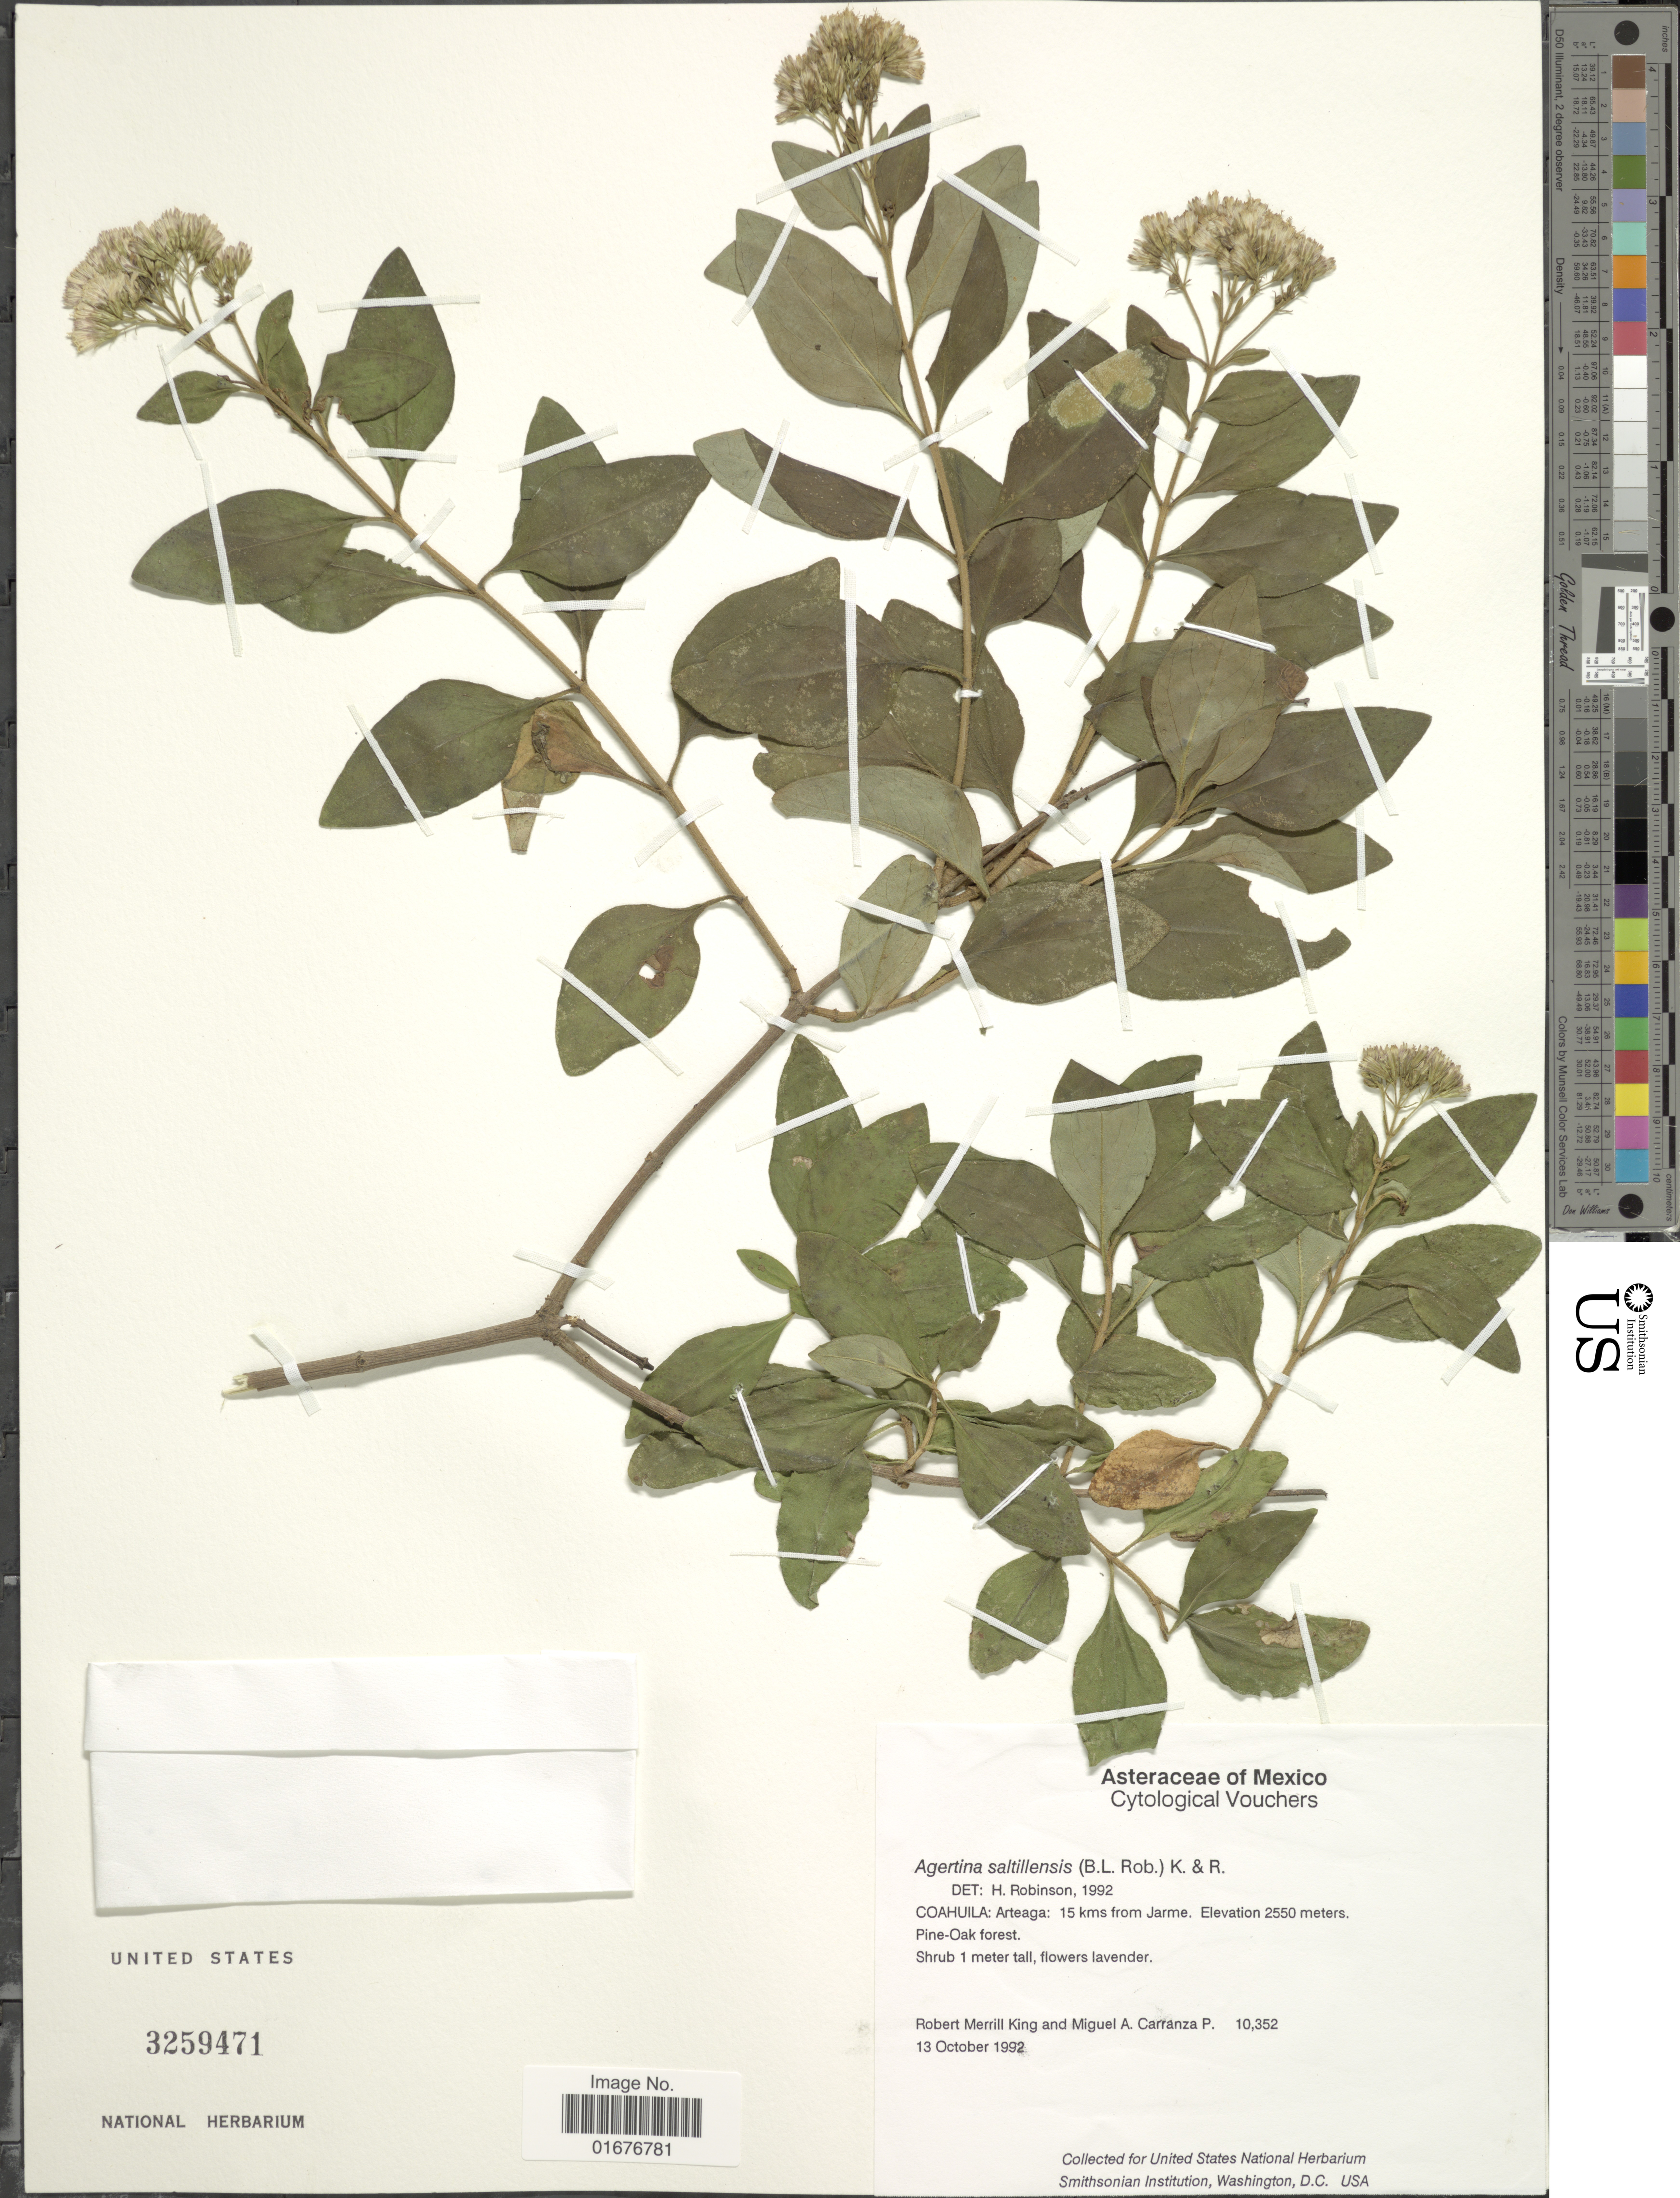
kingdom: Plantae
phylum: Tracheophyta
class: Magnoliopsida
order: Asterales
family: Asteraceae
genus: Ageratina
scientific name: Ageratina saltillensis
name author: (B.L. Rob.) R.M. King & H. Rob.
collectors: R. M. King & M. Carranza P.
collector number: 10352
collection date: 1992-10-13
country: Mexico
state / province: Coahuila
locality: Arteaga: 15 kms from Jarme, Pine-Oak forest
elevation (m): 2550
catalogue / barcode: US 3259471